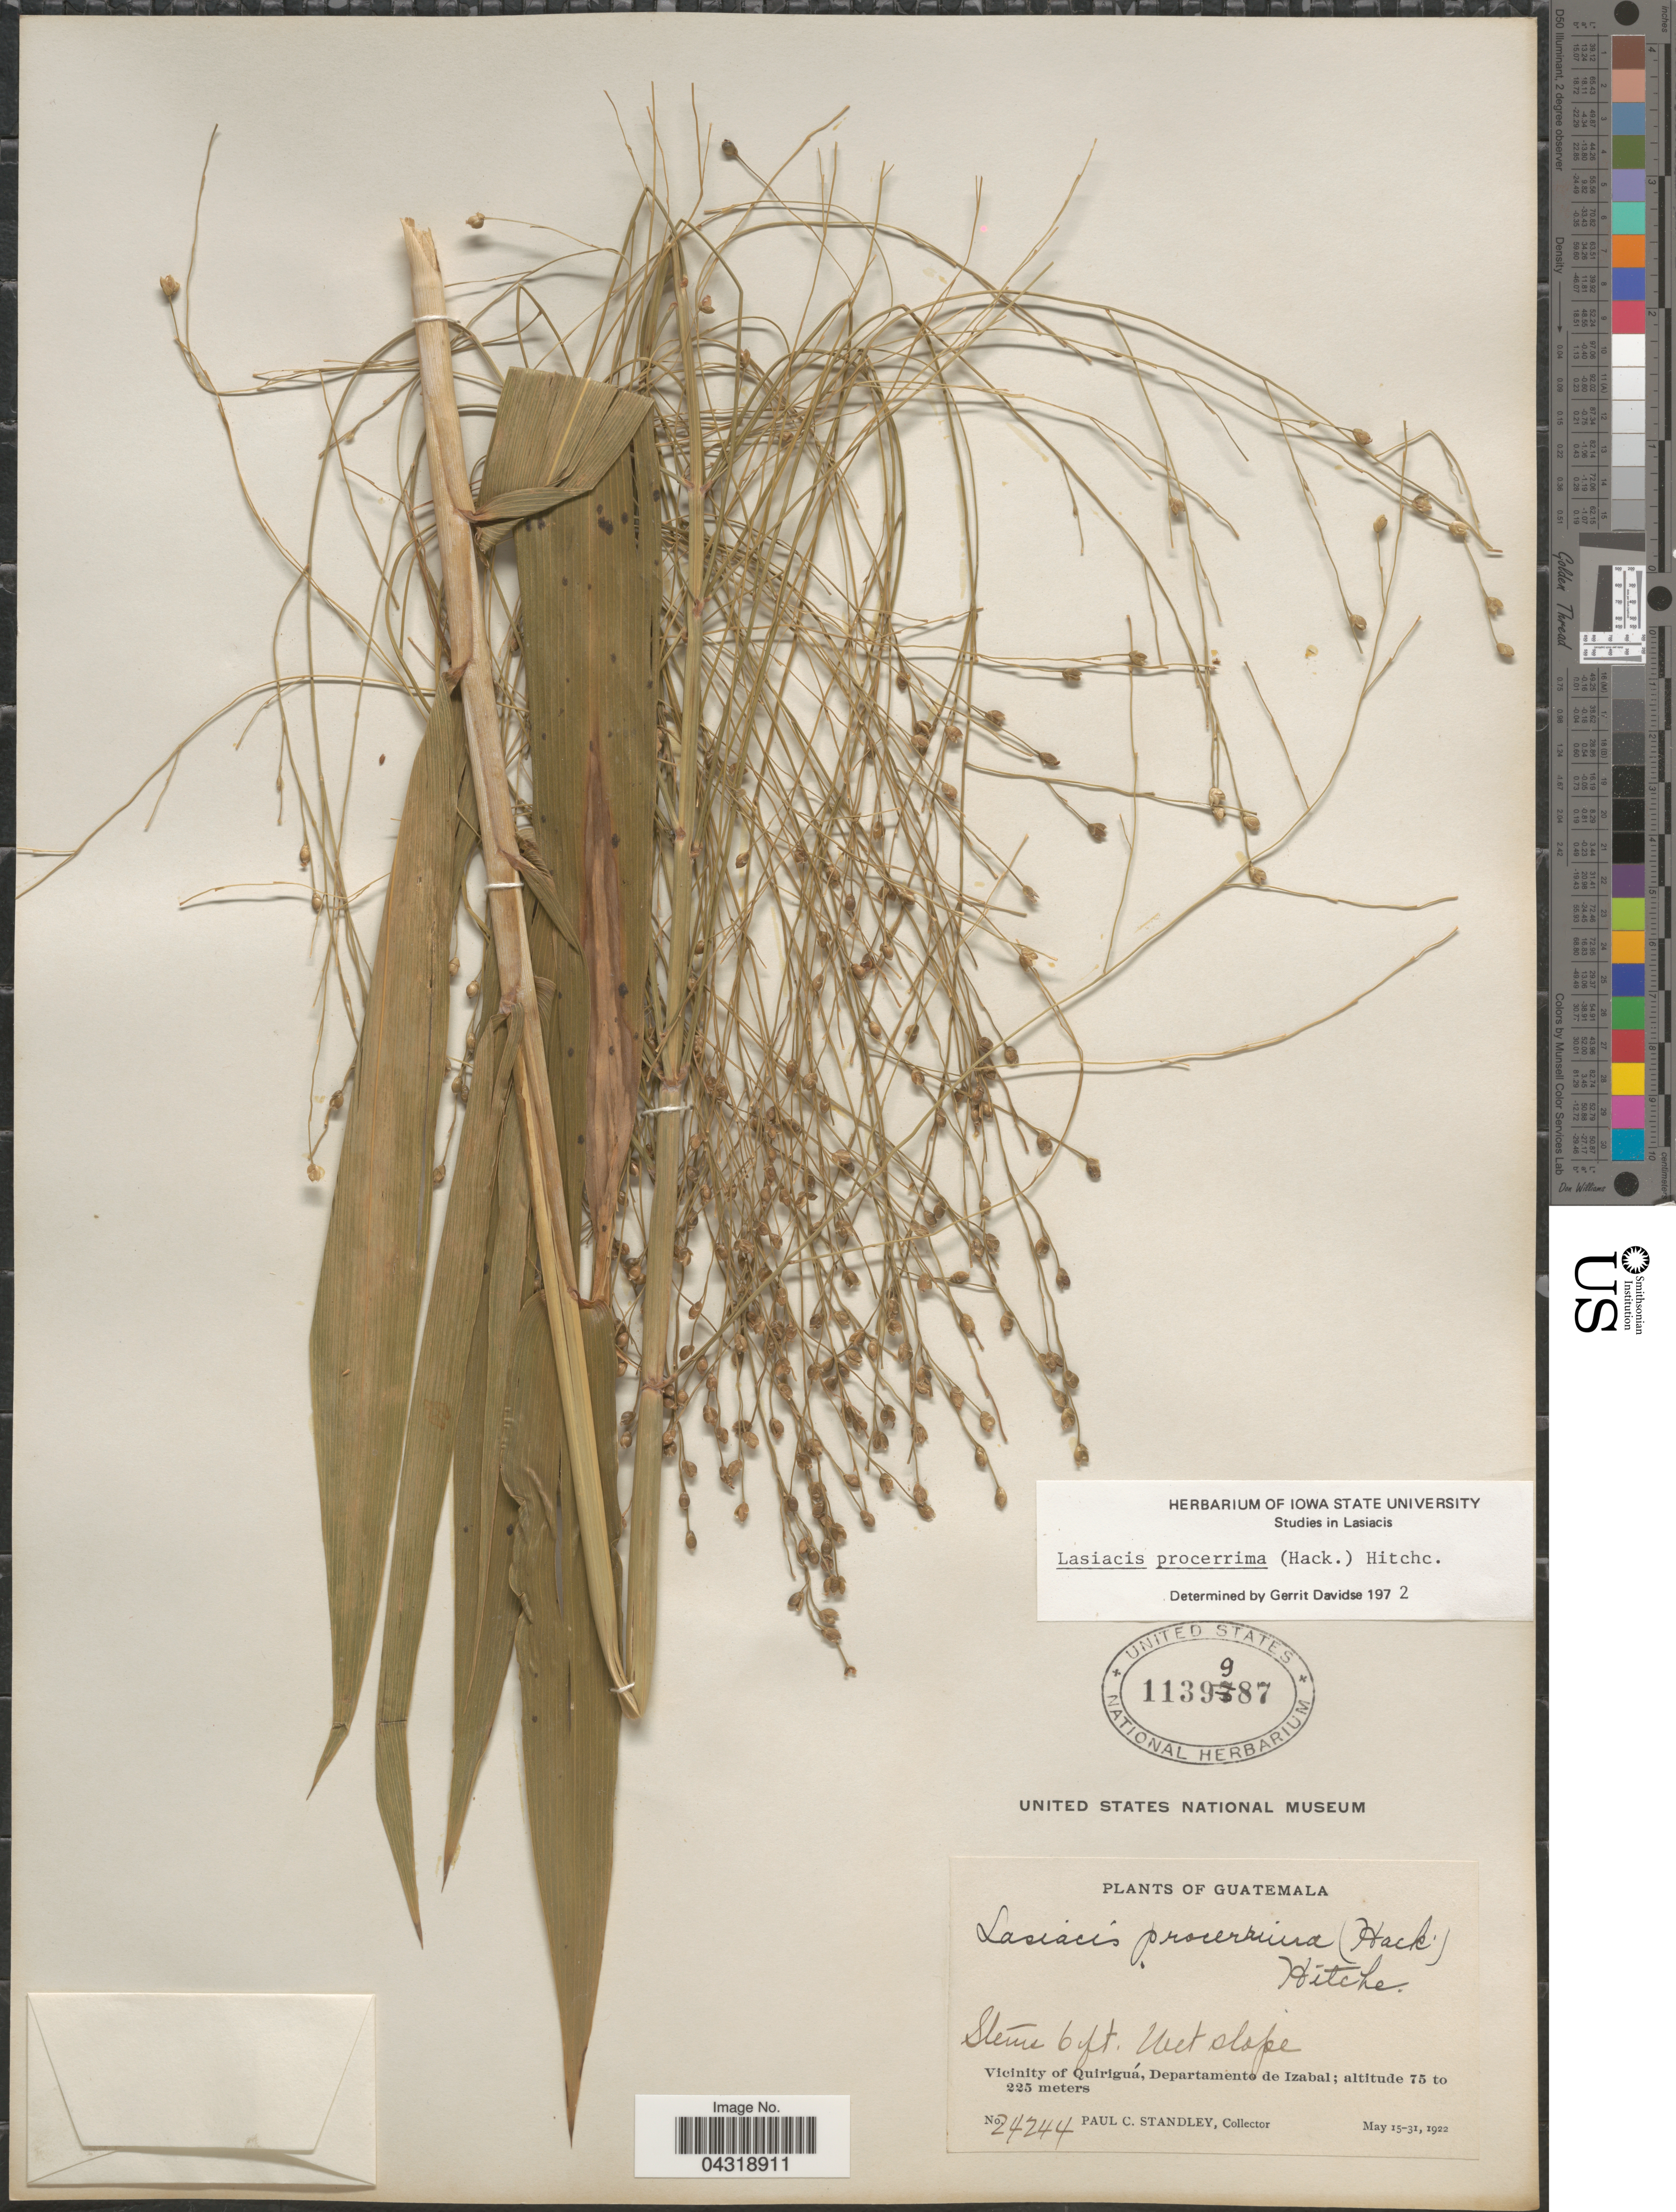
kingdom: Plantae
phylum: Tracheophyta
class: Liliopsida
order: Poales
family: Poaceae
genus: Lasiacis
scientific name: Lasiacis procerrima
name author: (Hack.) Hitchc.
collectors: P. C. Standley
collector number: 24244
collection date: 1922-05-15/1922-05-31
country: Guatemala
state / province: Izabal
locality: Wet slope. Vicinity of Quiriguá, Departamento de Izabal.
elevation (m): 75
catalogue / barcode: US 1139987